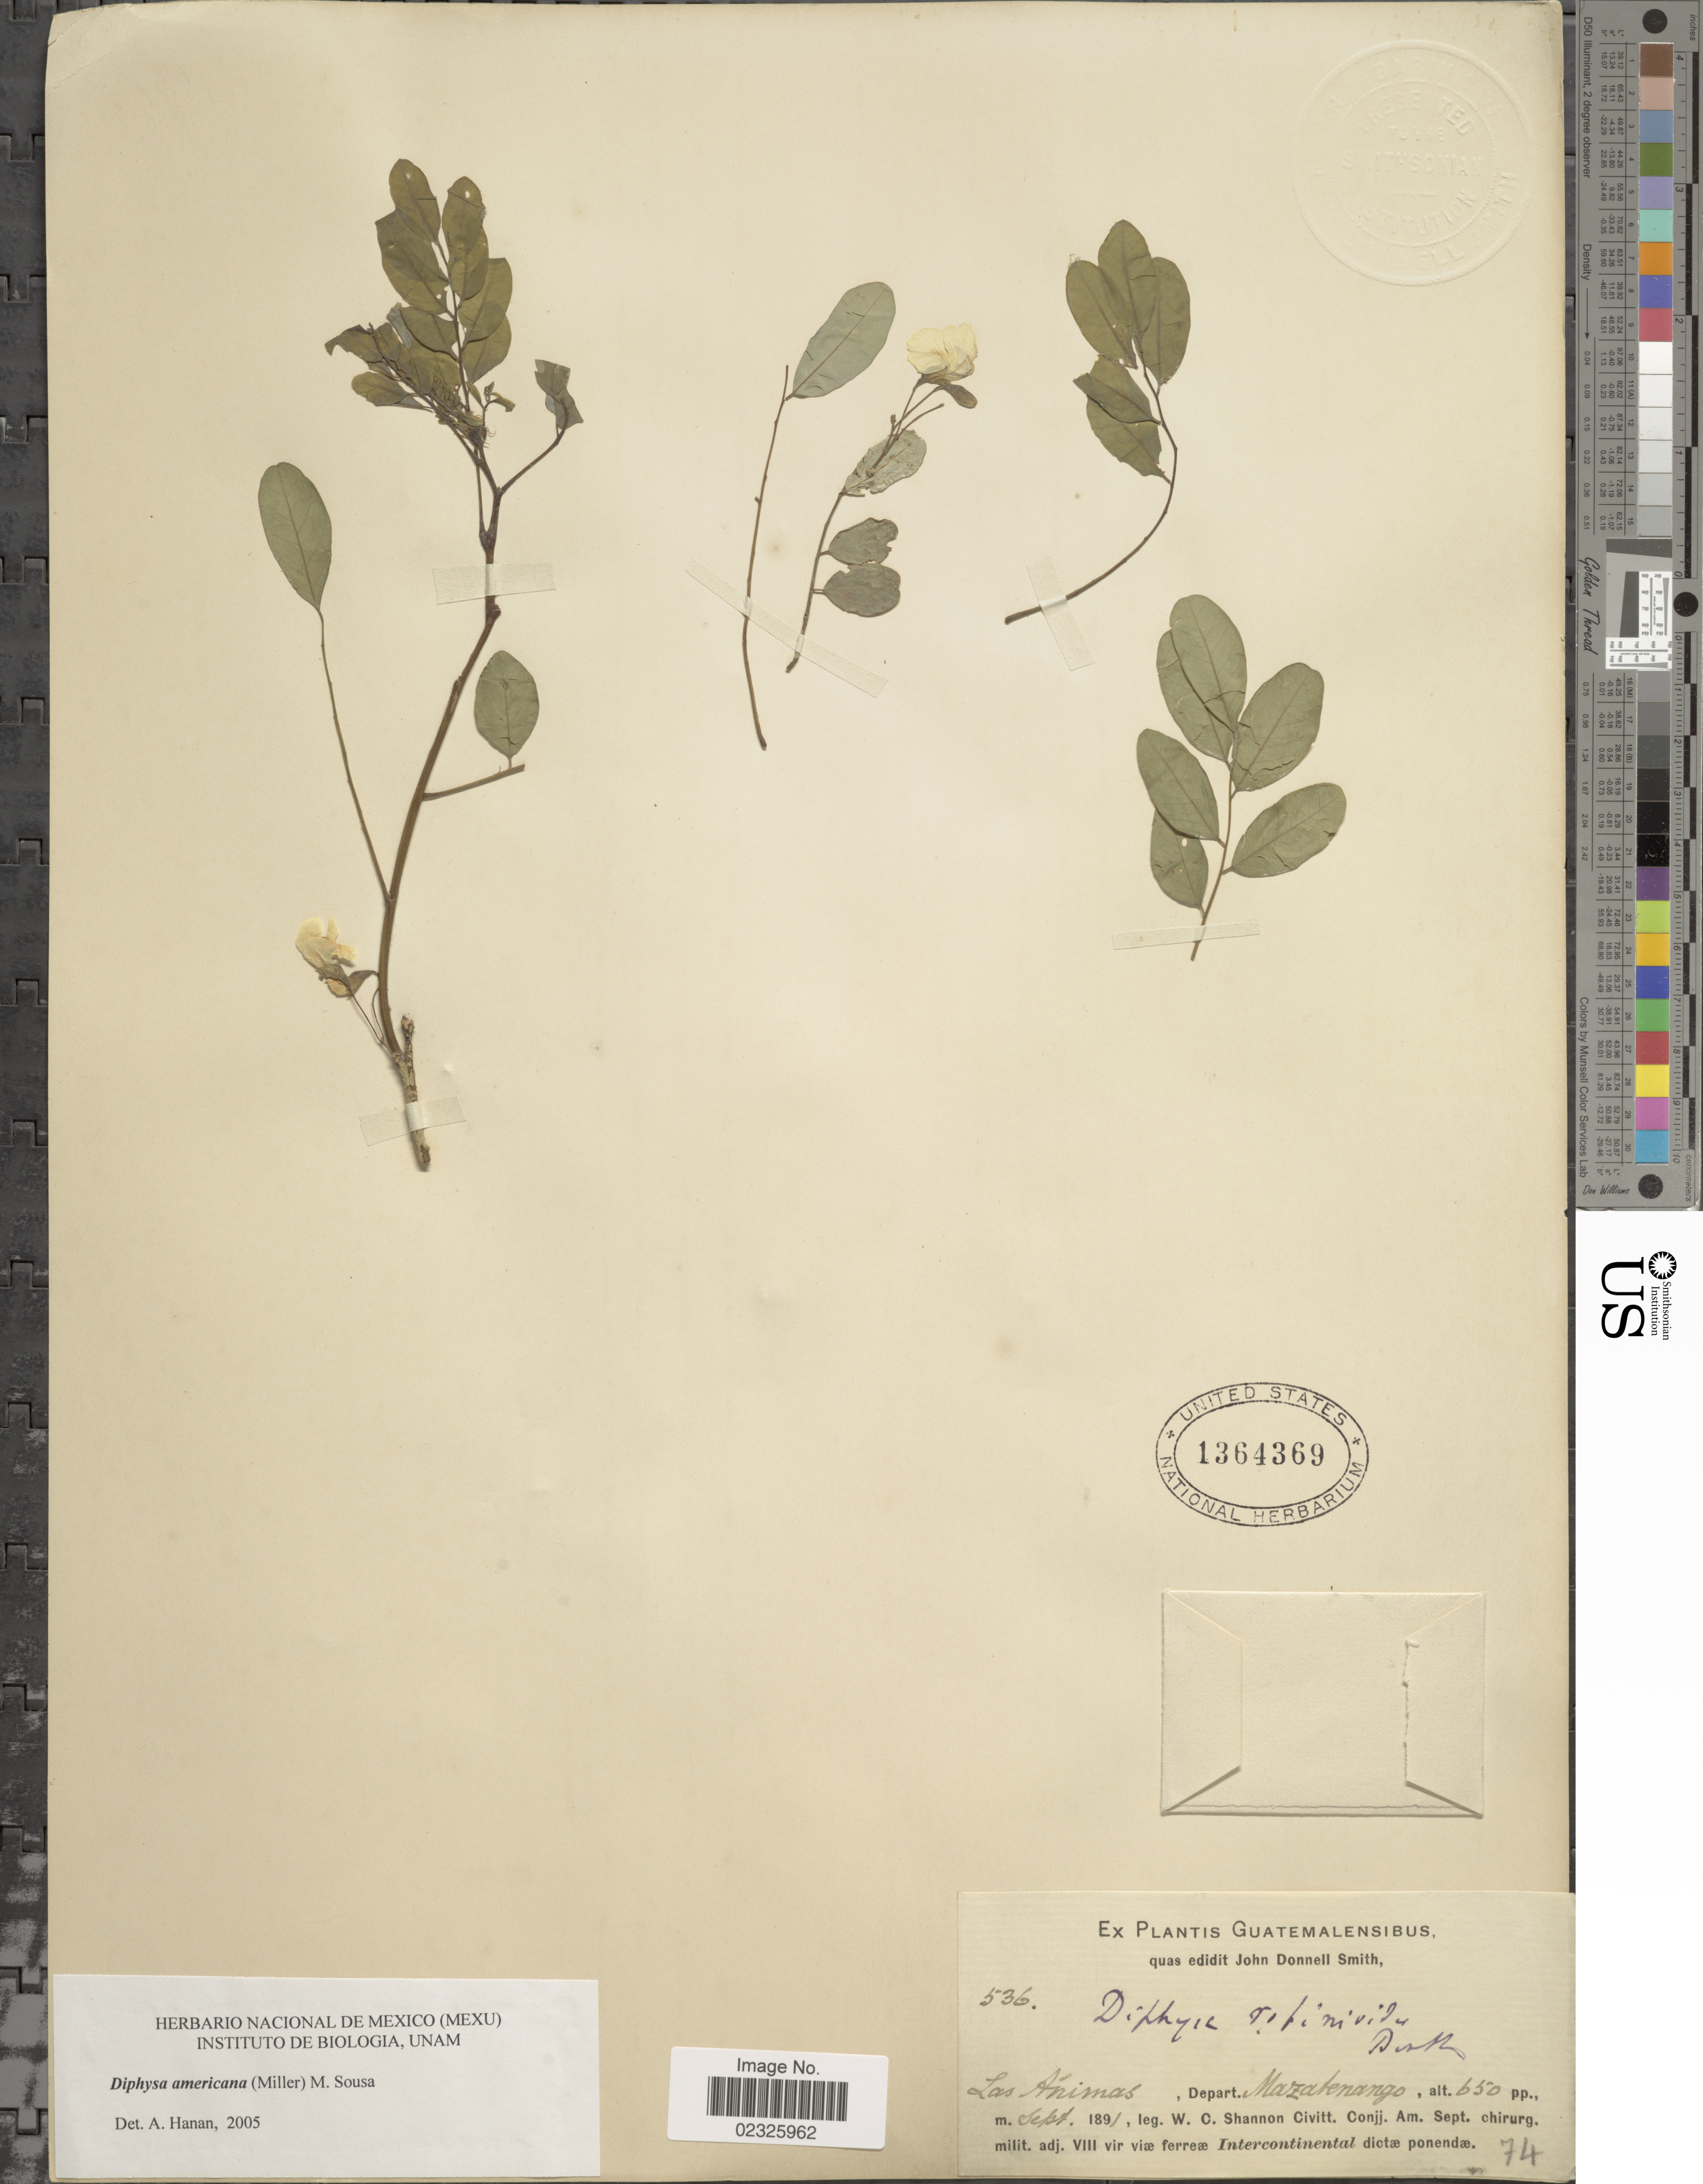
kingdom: Plantae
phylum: Tracheophyta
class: Magnoliopsida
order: Fabales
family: Fabaceae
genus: Diphysa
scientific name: Diphysa americana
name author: (Mill.) M. Sousa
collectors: W. C. Shannon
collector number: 536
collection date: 1891-09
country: Guatemala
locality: Las Animas, Depart. Mazatenango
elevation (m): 198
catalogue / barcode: US 1364369